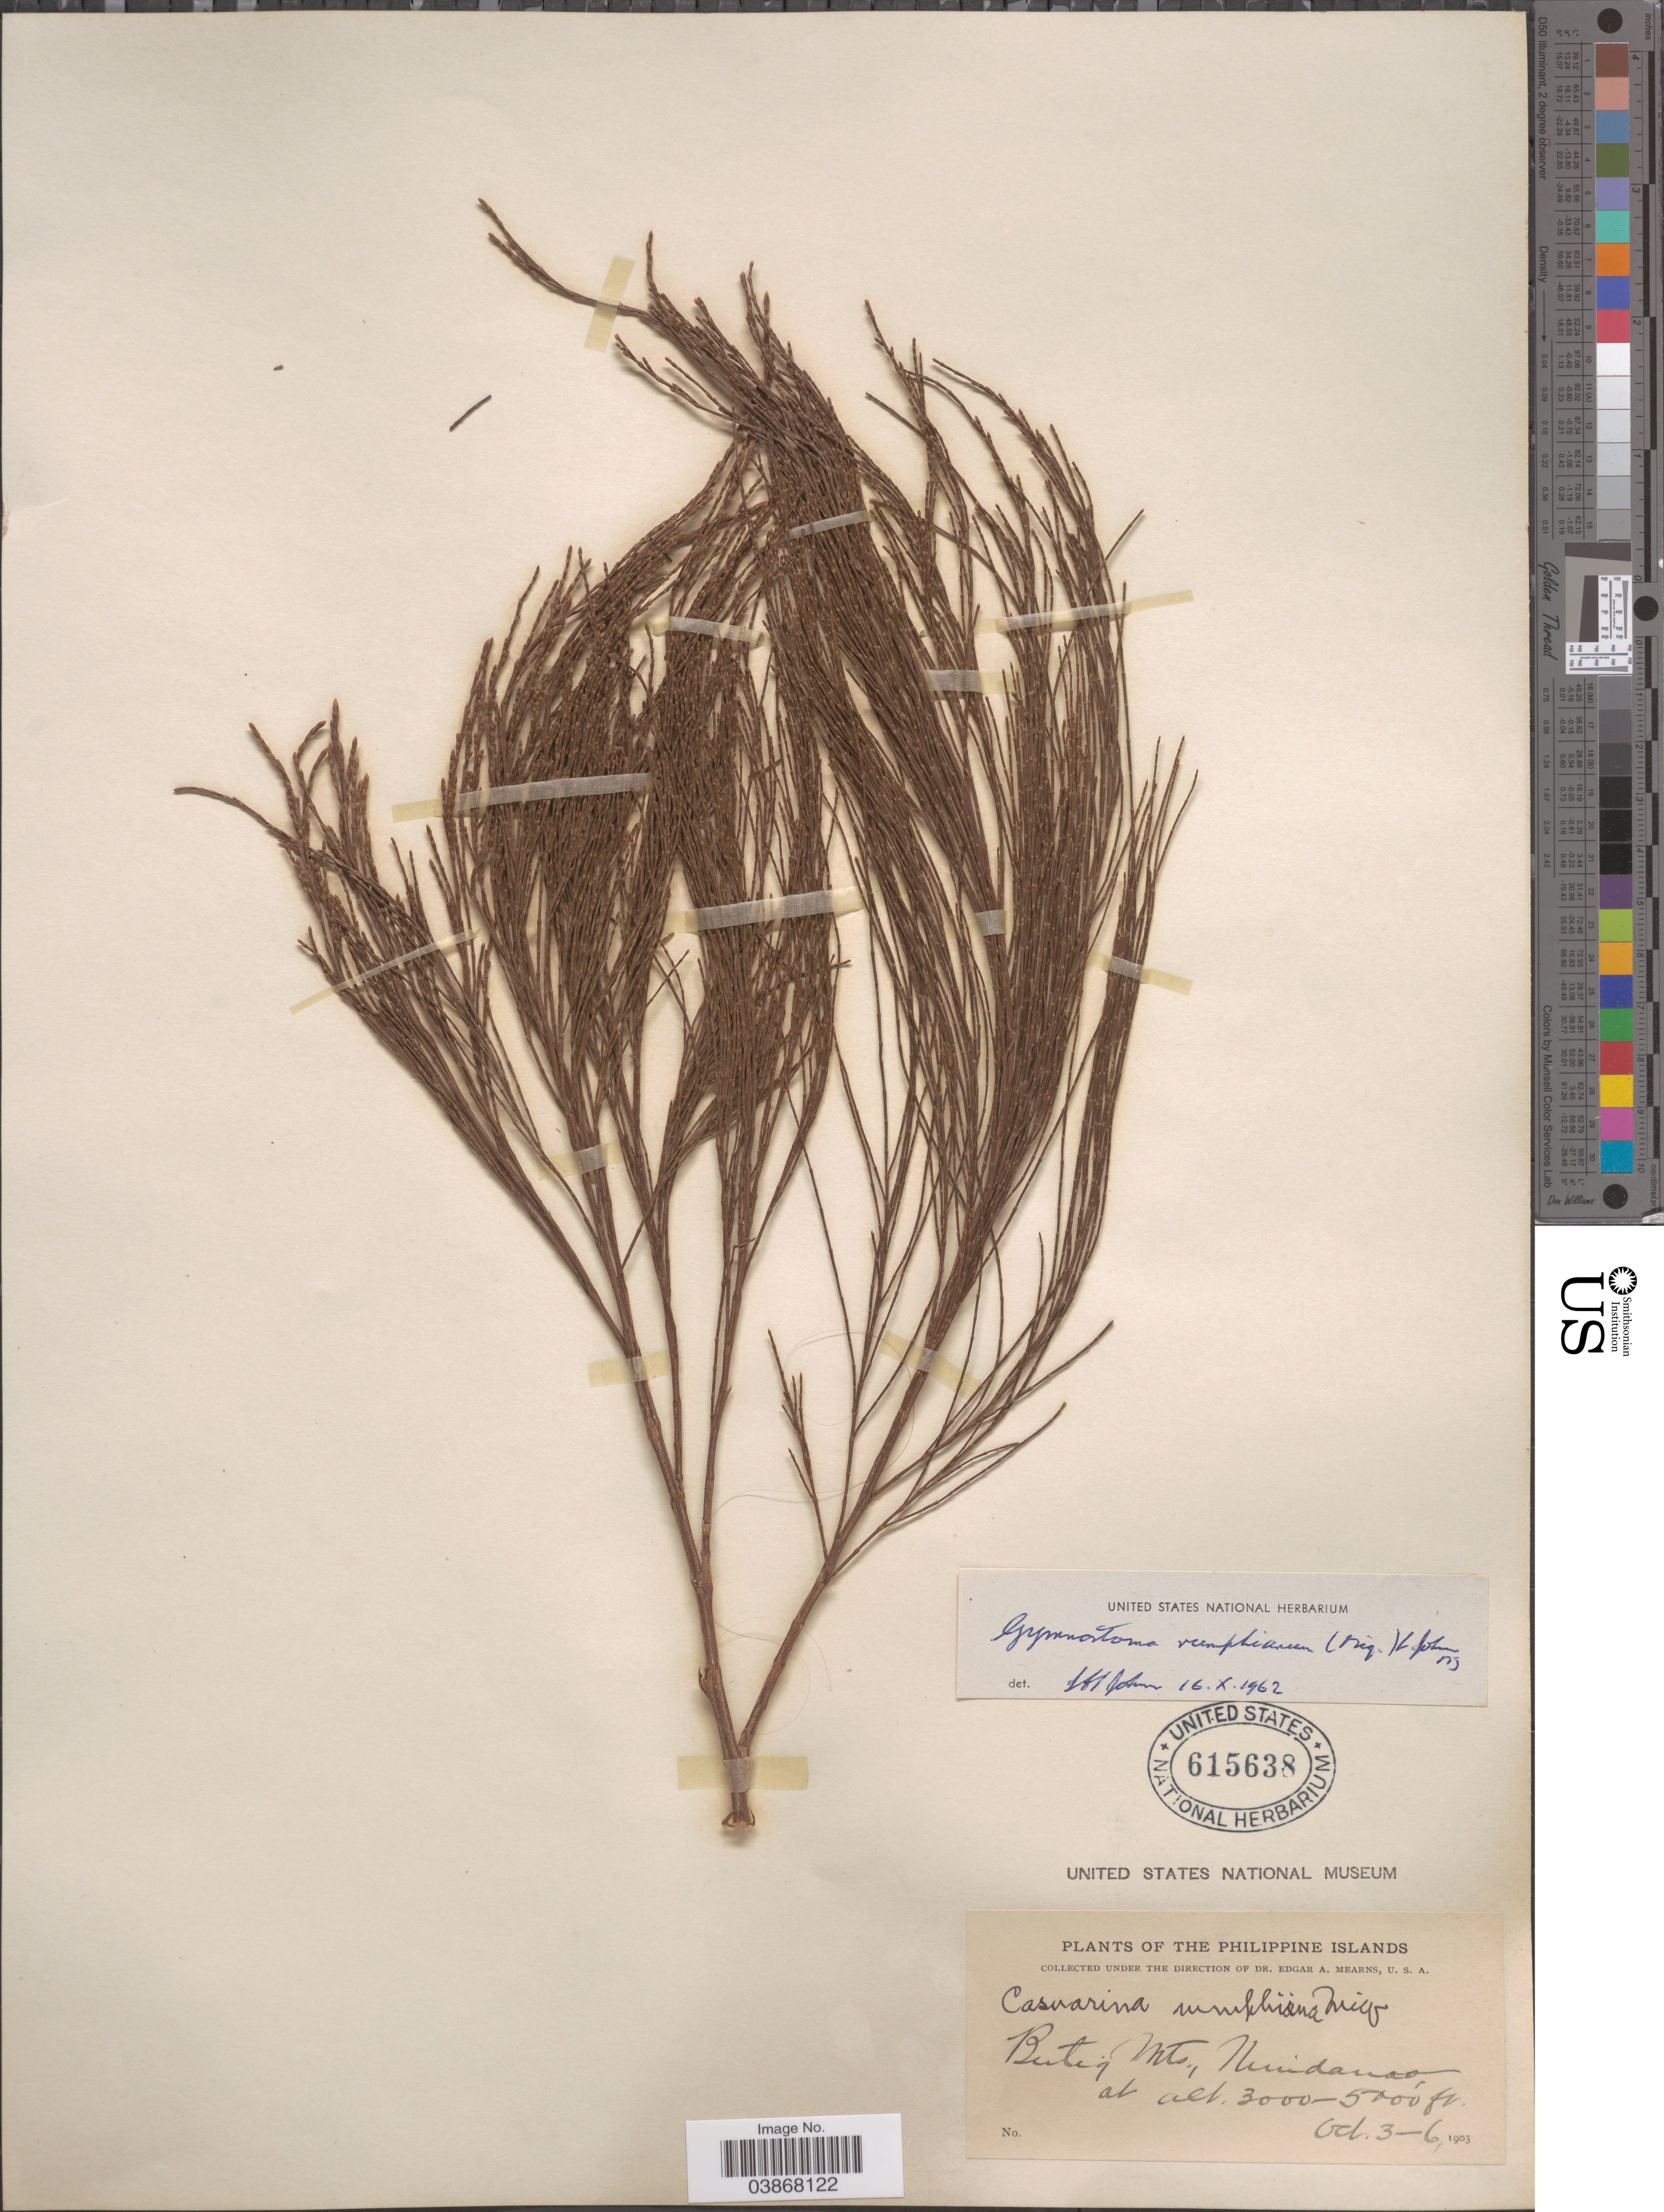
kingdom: Plantae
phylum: Tracheophyta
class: Magnoliopsida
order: Fagales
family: Casuarinaceae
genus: Gymnostoma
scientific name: Gymnostoma rumphianum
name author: (Miq.) L.A.S. Johnson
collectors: E. A. Mearns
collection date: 1903-10-03/1903-10-06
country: Philippines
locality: Philippine Islands. Butig Mts, Mindanao.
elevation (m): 914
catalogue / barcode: US 615638